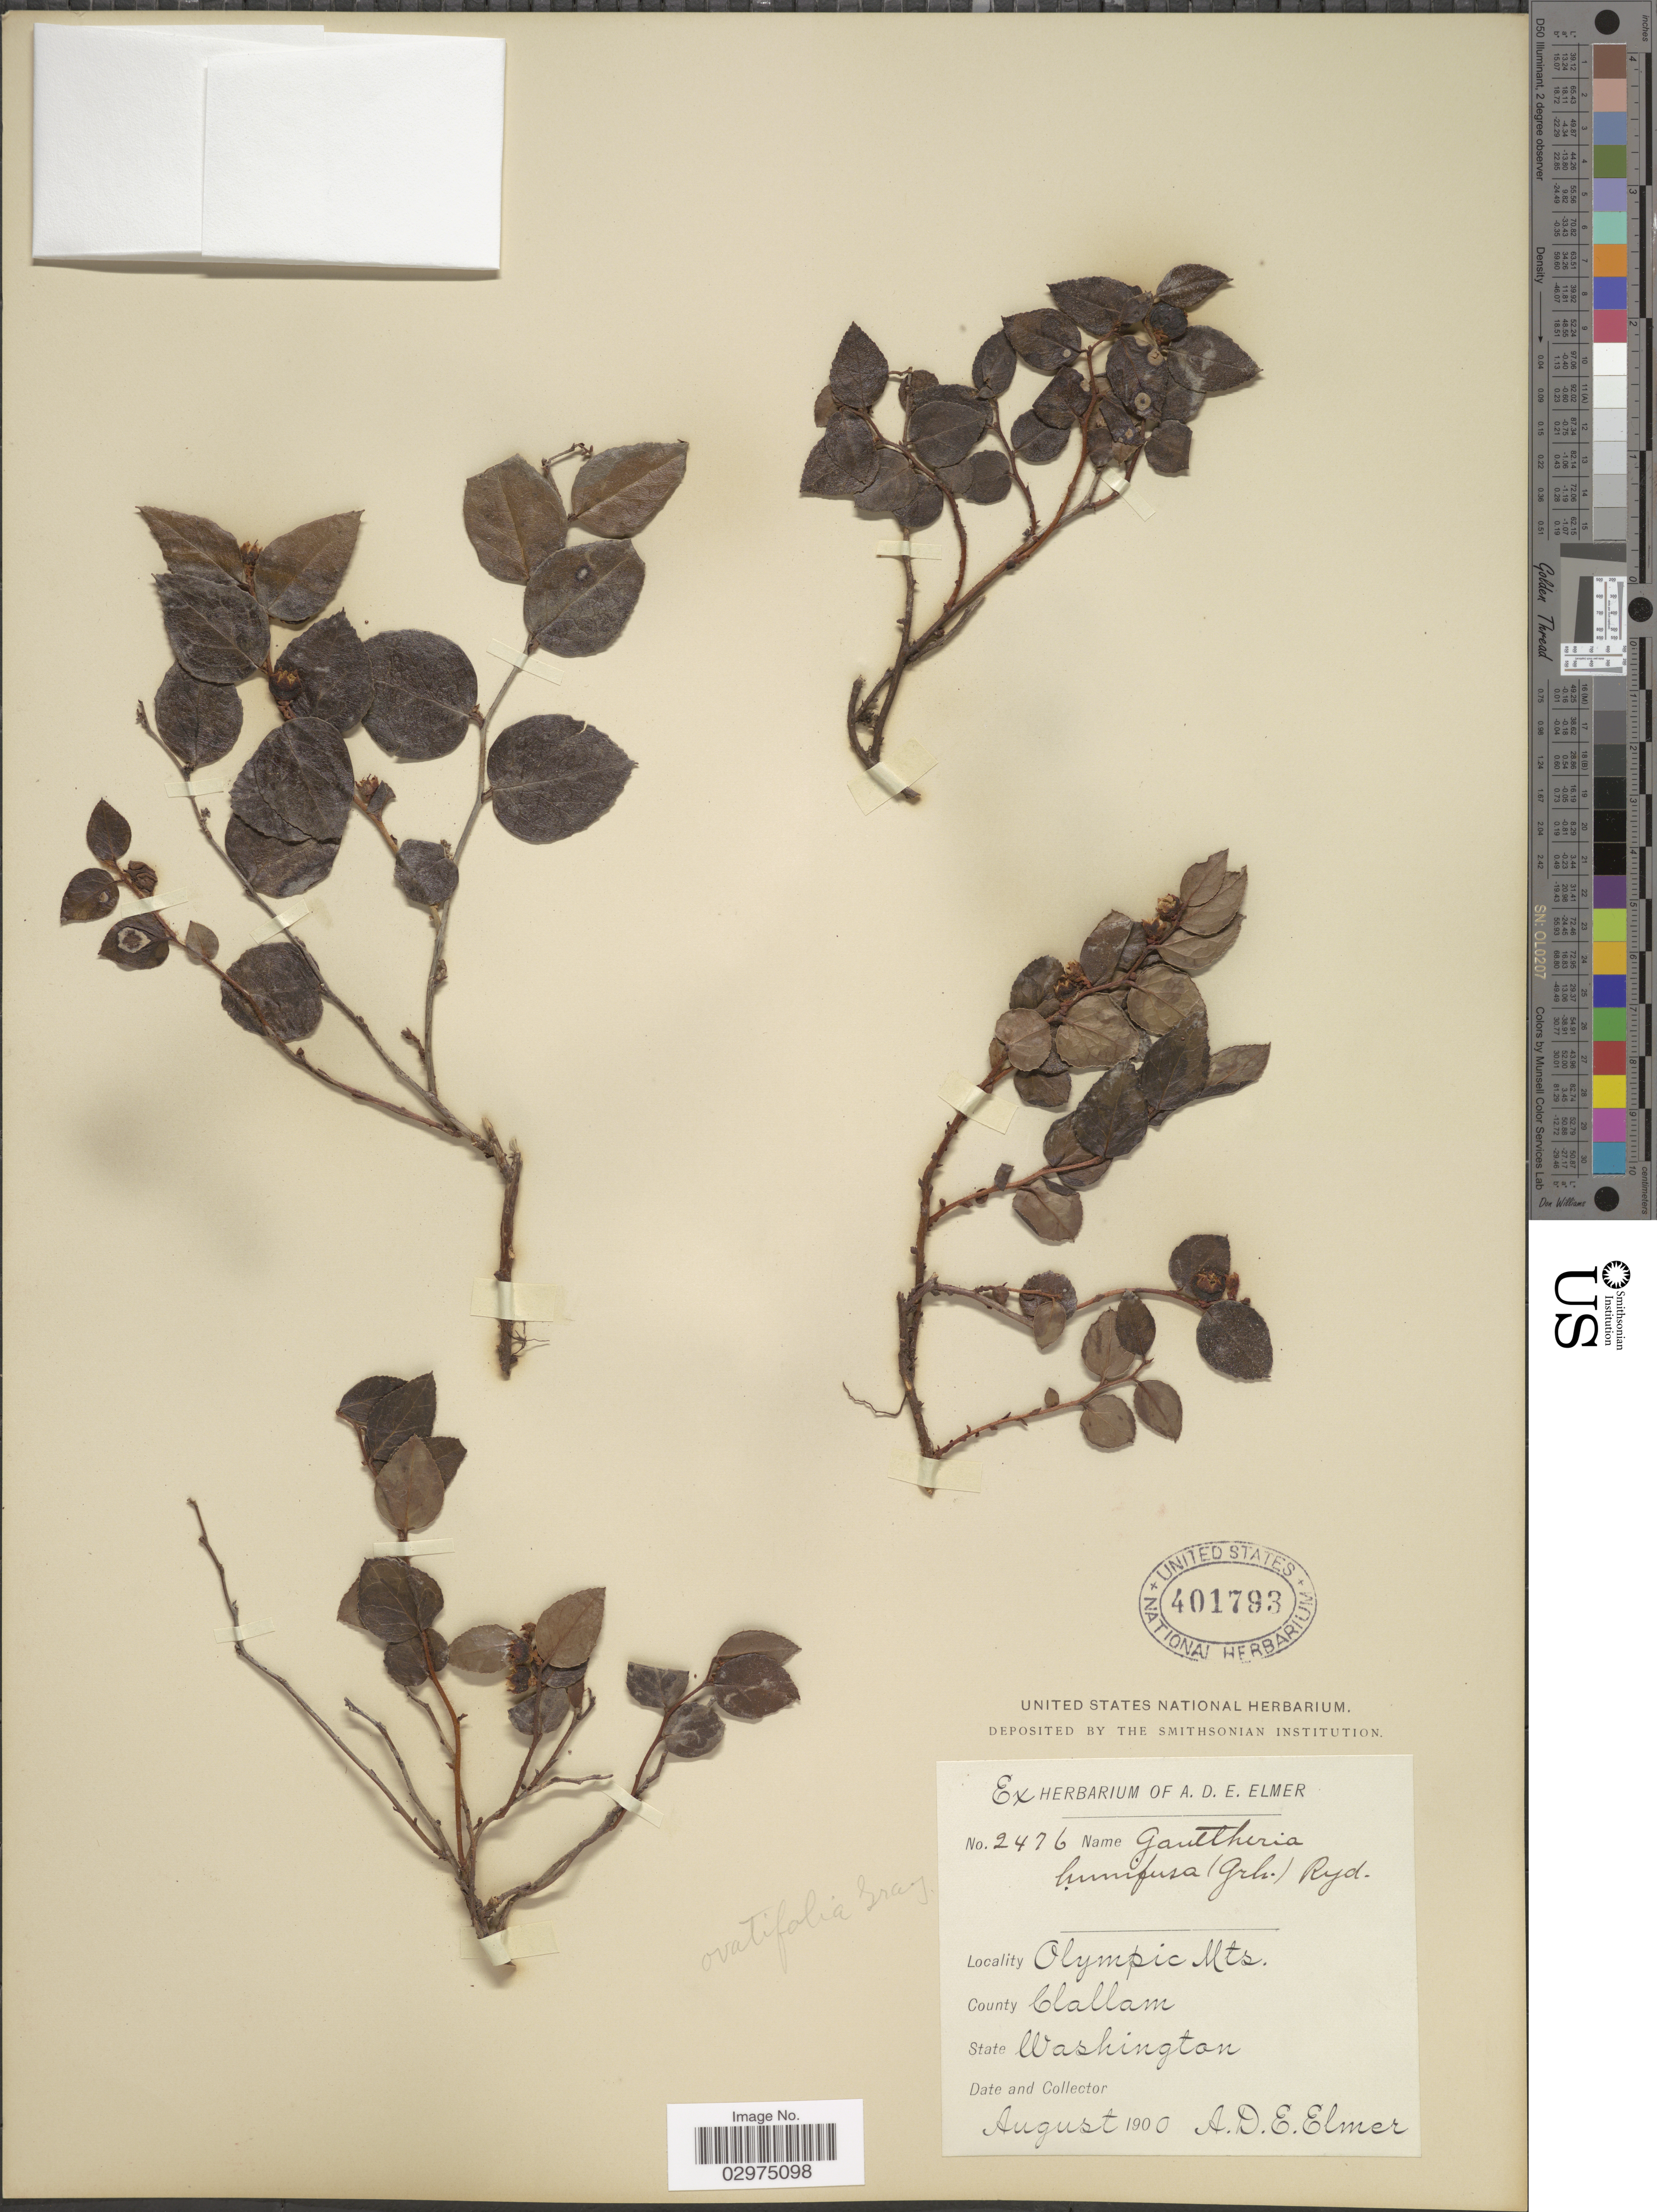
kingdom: Plantae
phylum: Tracheophyta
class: Magnoliopsida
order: Ericales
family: Ericaceae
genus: Gaultheria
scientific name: Gaultheria ovatifolia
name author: A. Gray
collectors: A. D. E. Elmer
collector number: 2476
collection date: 1900-08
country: United States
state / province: Washington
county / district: Clallam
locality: Olympic Mts., County Clallam.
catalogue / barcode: US 401793